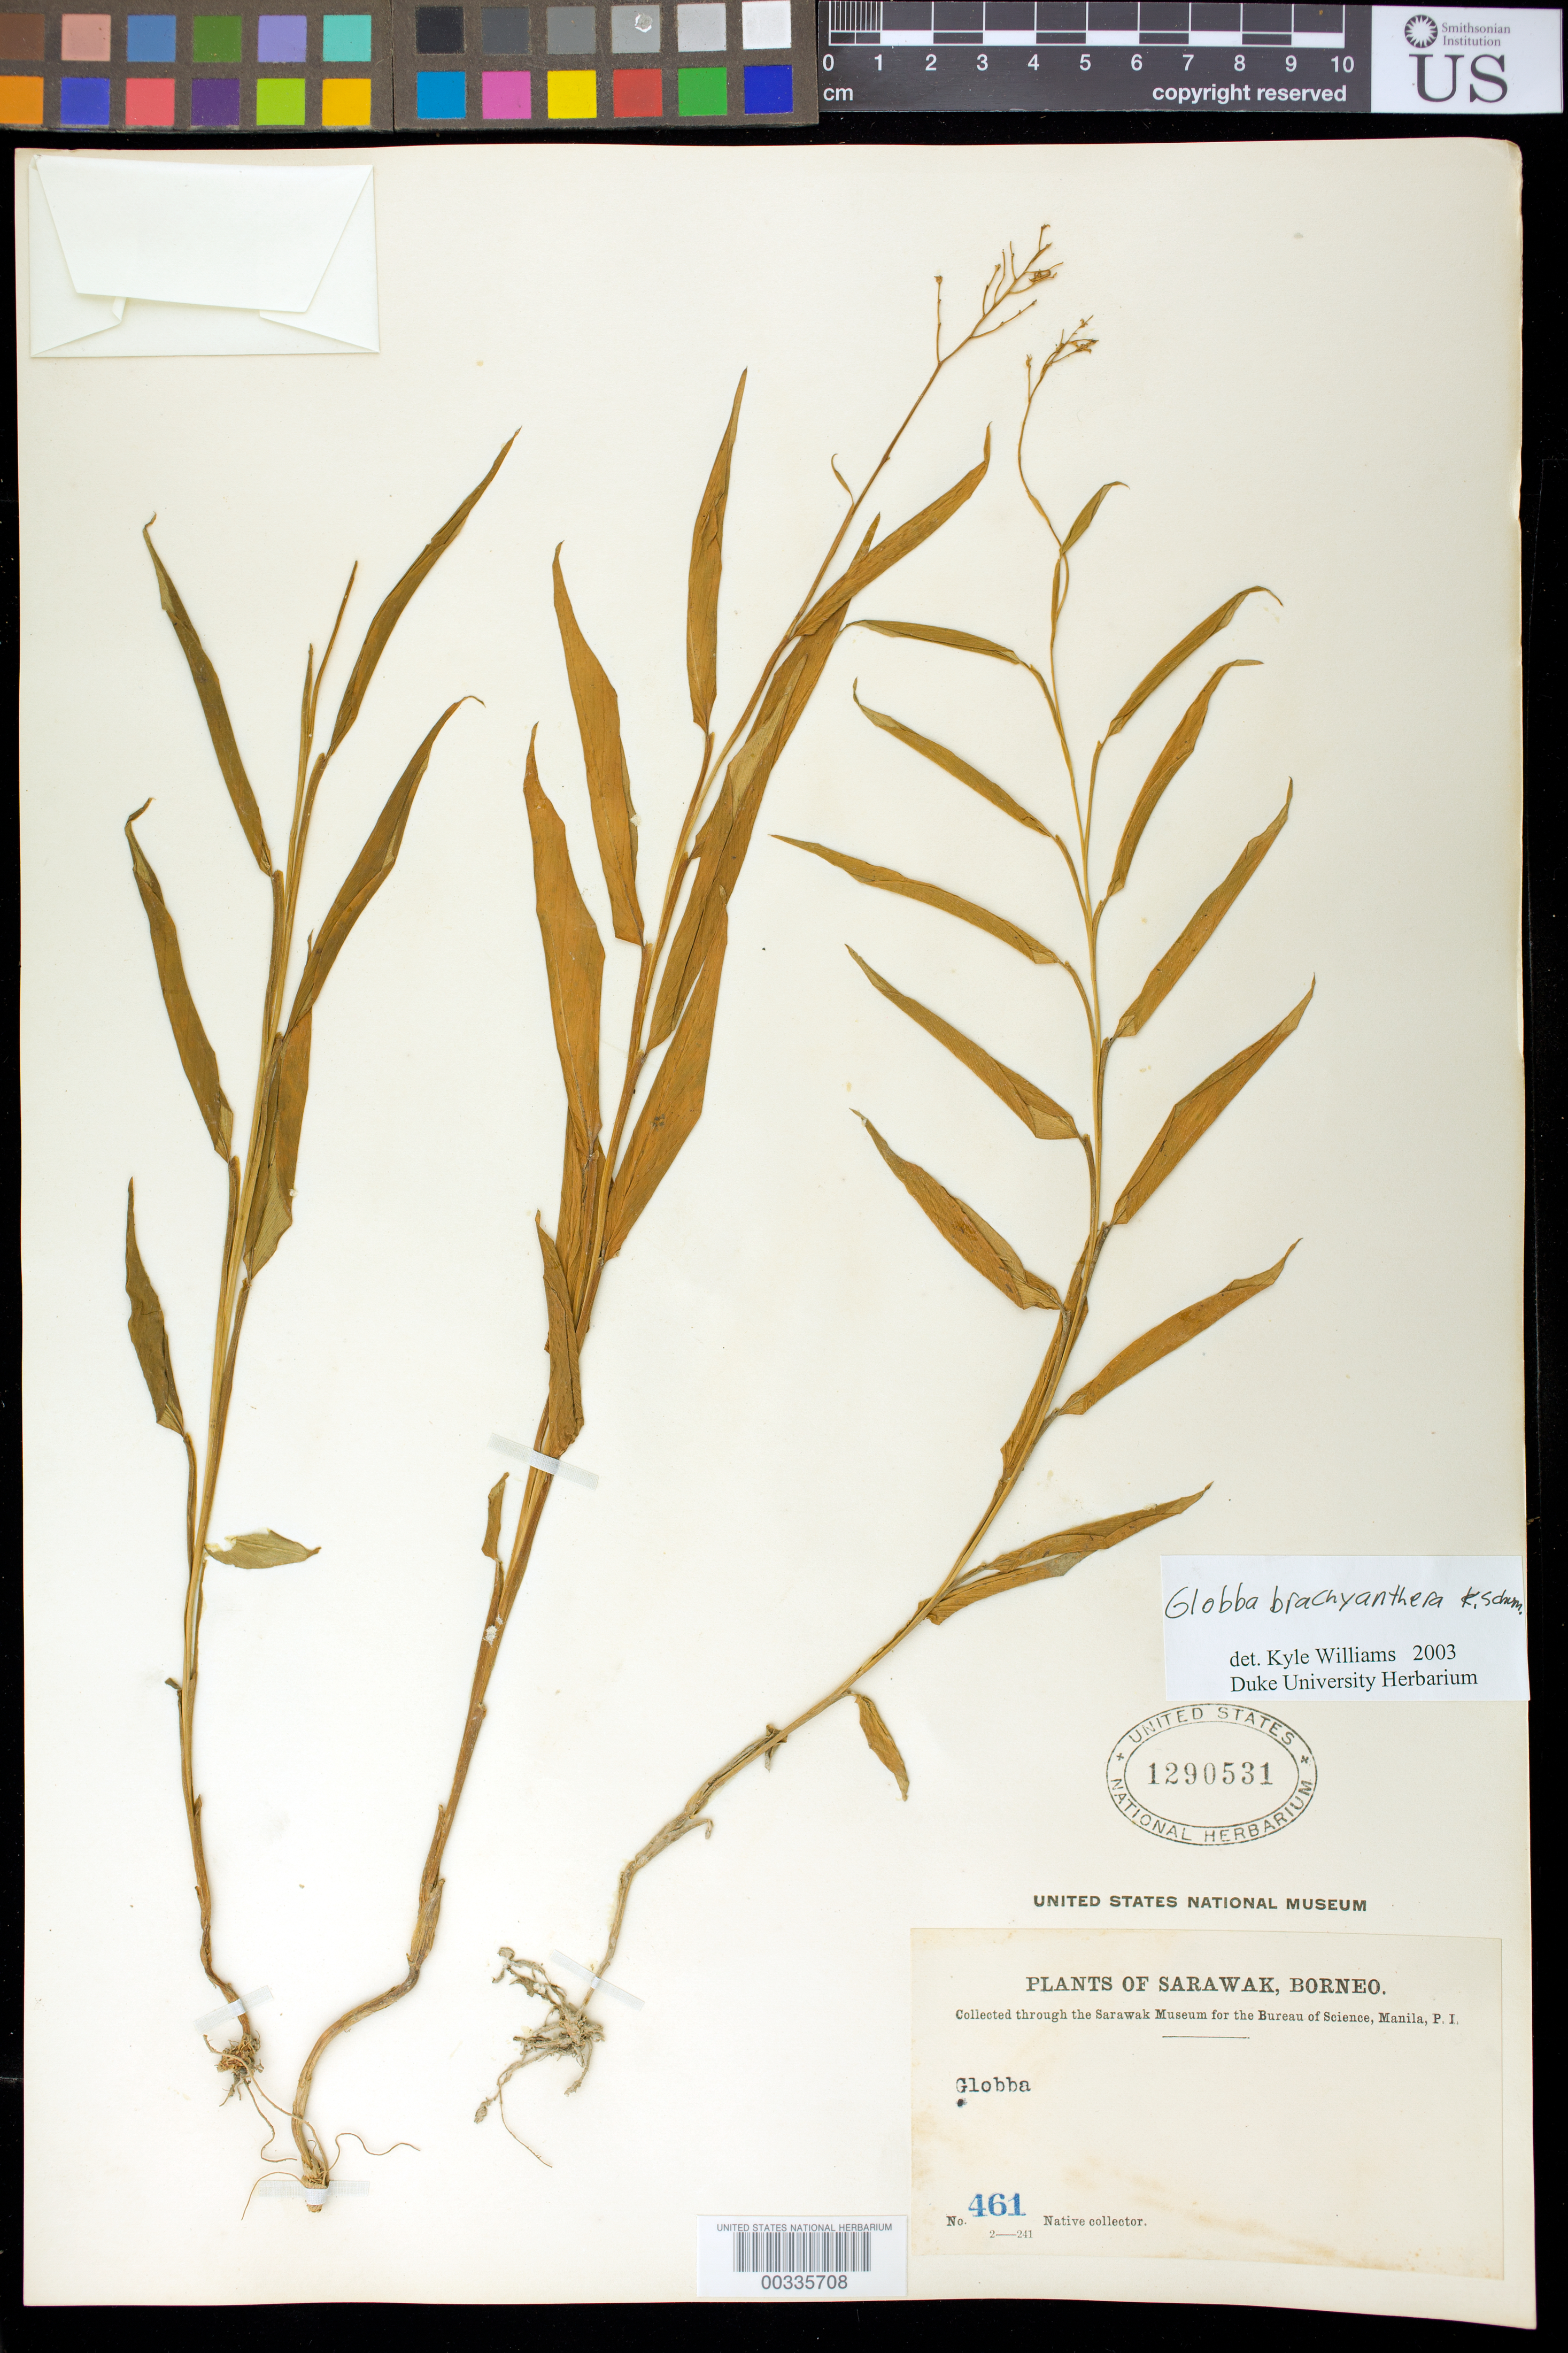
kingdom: Plantae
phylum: Tracheophyta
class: Liliopsida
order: Zingiberales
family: Zingiberaceae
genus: Globba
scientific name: Globba brachyanthera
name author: K. Schum.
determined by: Williams, K. J.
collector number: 461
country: Malaysia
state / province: Sarawak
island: Borneo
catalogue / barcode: US 1290531